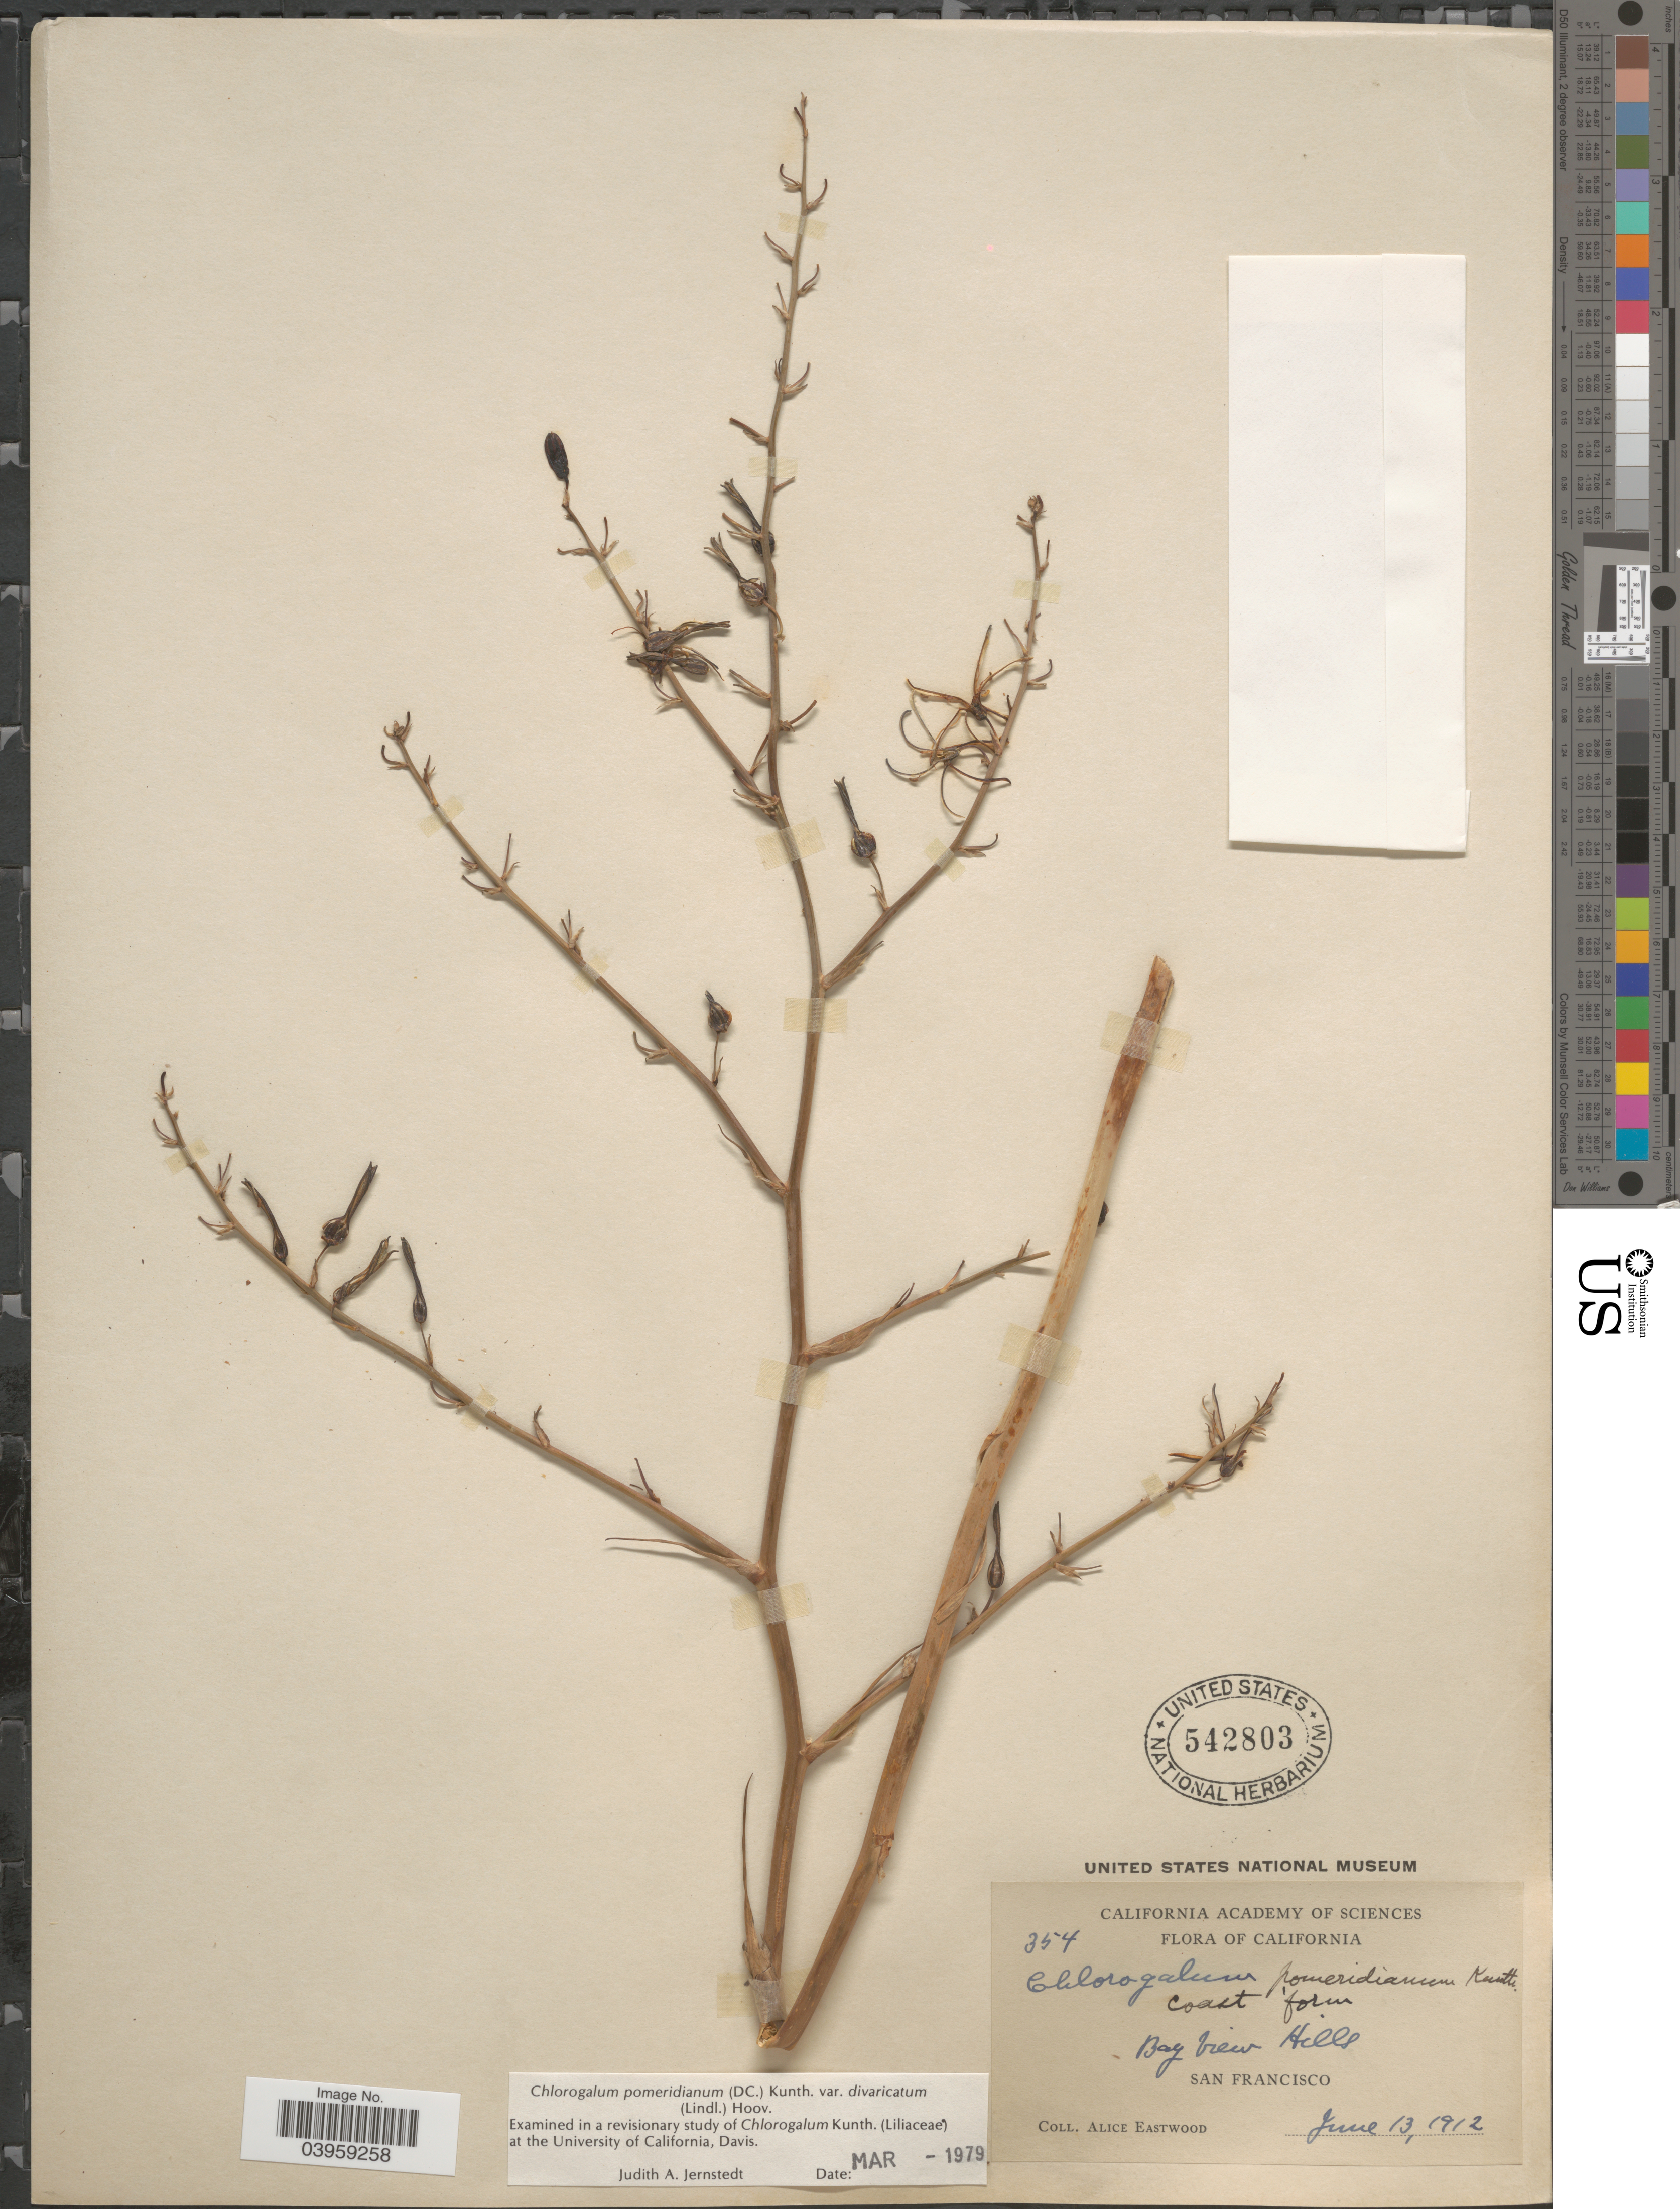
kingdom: Plantae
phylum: Tracheophyta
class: Liliopsida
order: Asparagales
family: Asparagaceae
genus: Chlorogalum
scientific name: Chlorogalum pomeridianum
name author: (DC.) Kunth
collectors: A. Eastwood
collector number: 354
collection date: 1912-06-13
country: United States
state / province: California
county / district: San Francisco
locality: Bay view Hills. San Francisco.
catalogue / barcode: US 542803